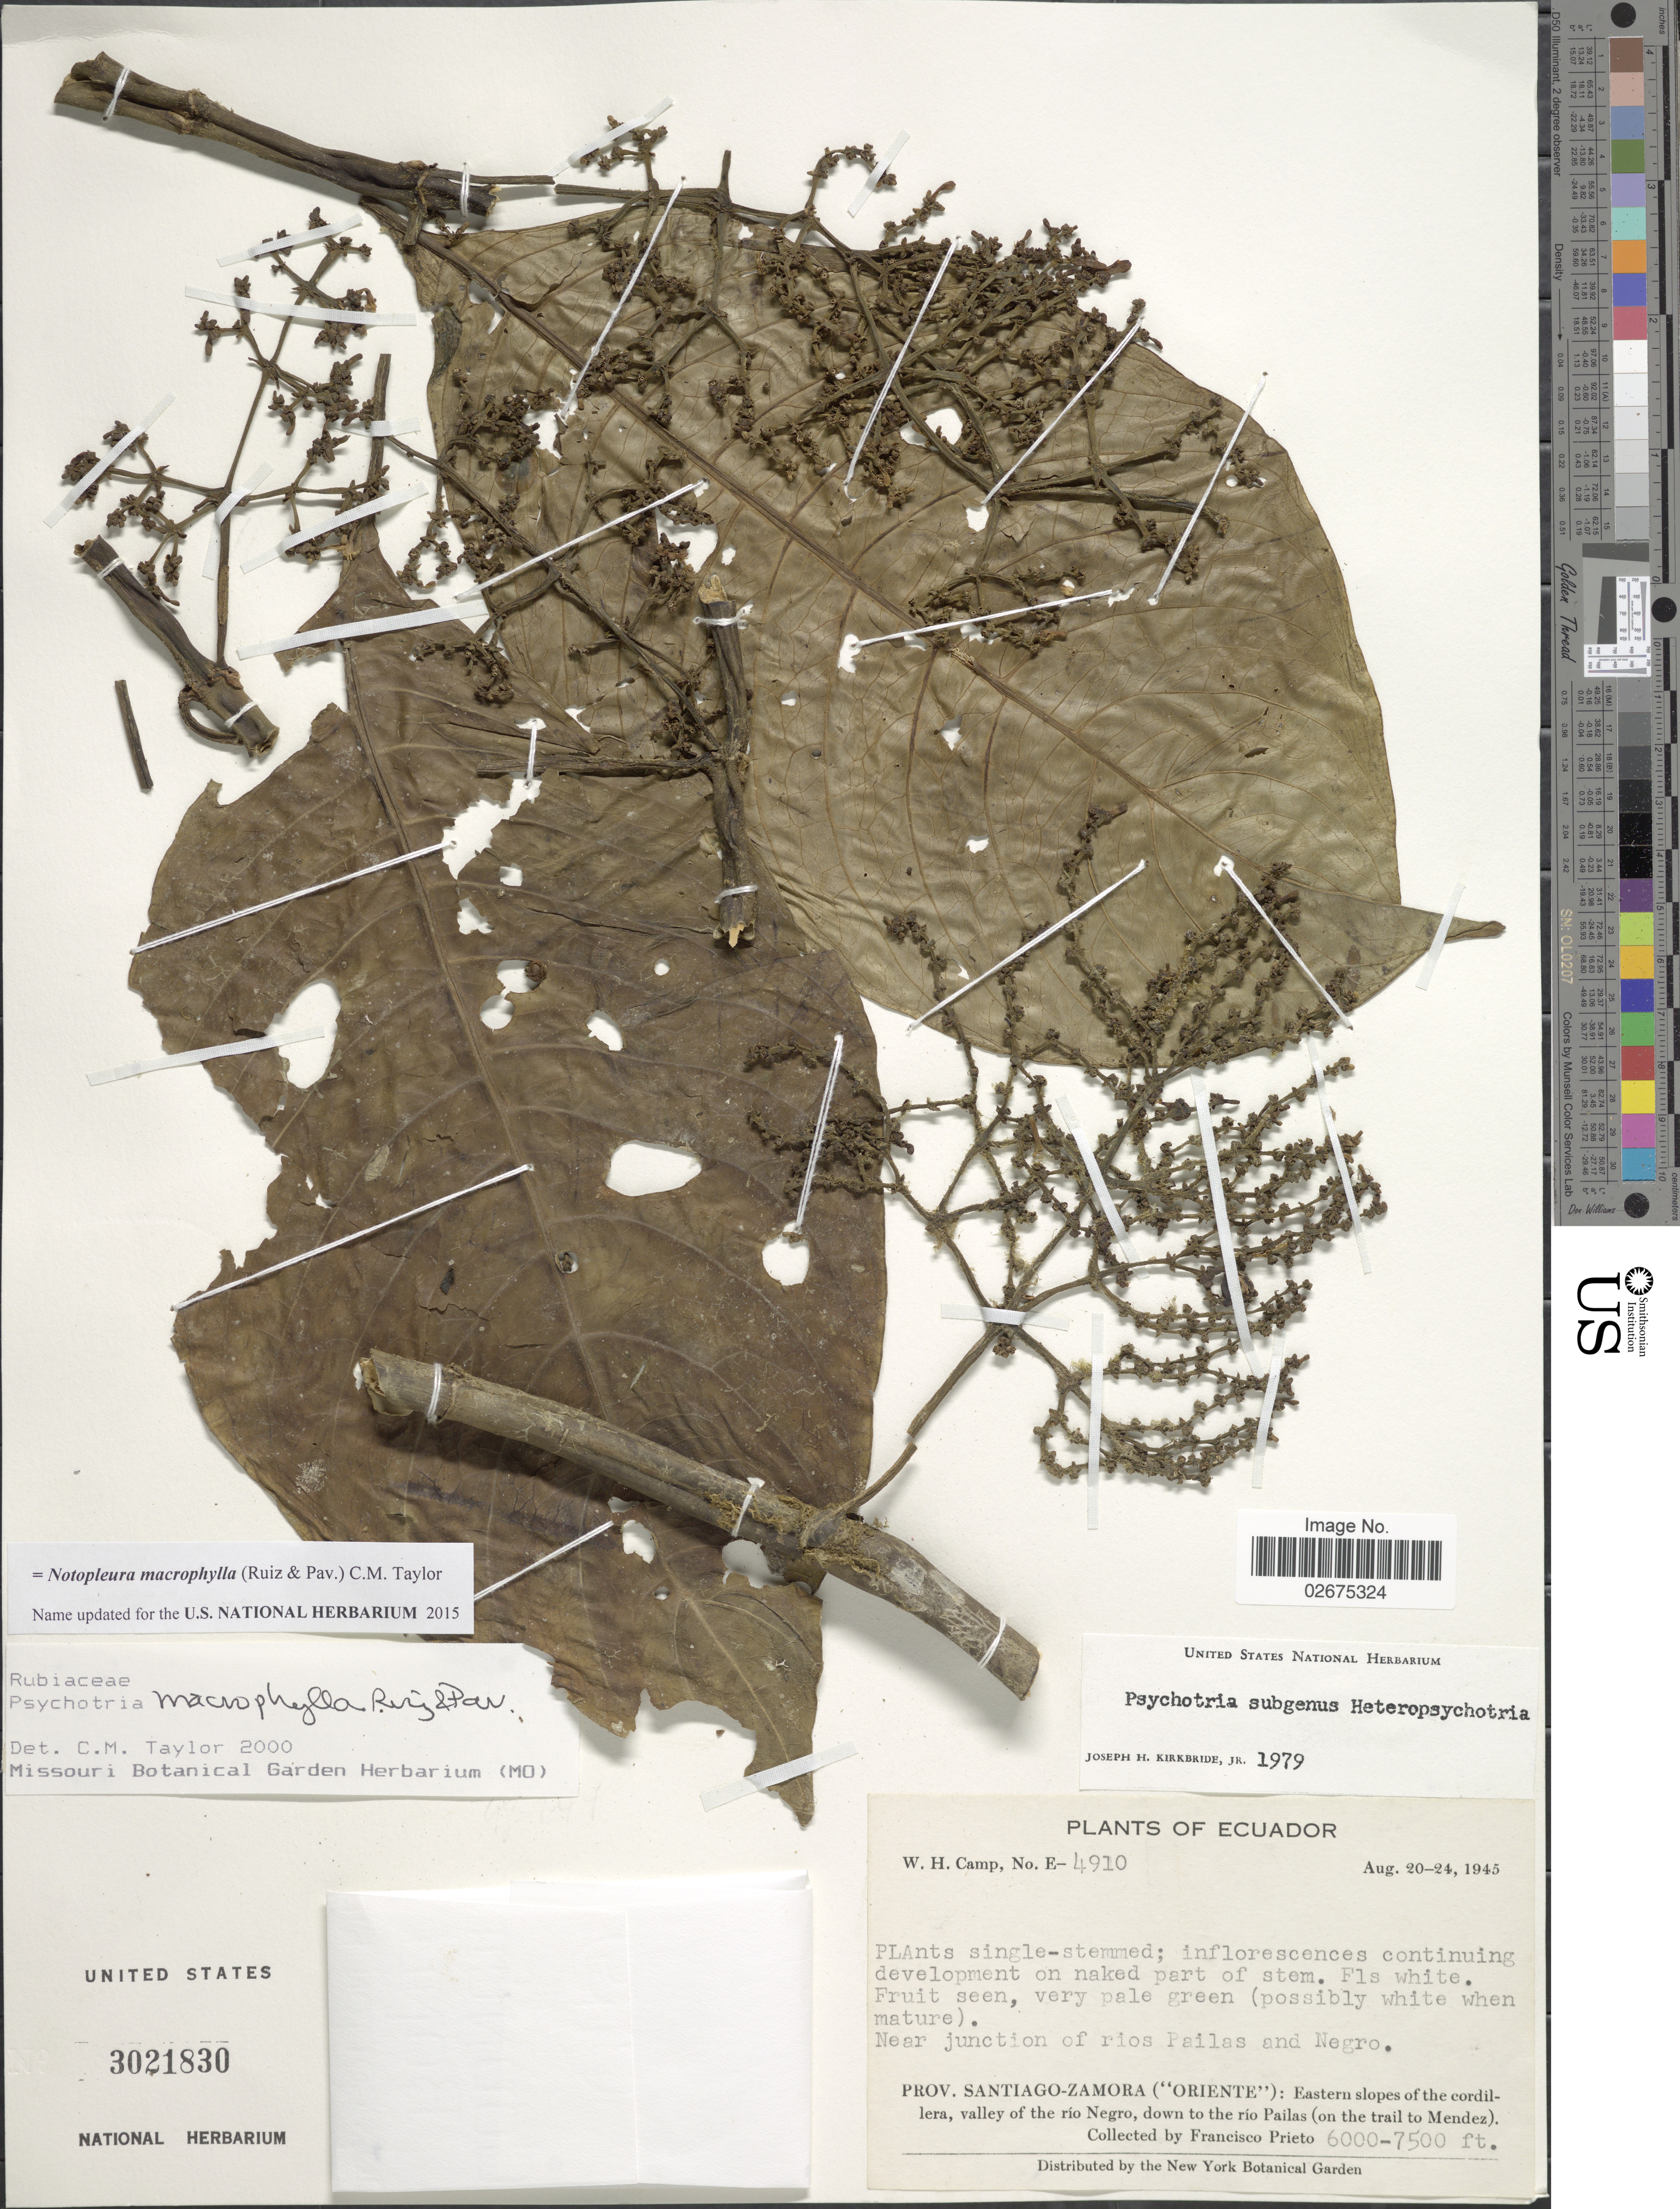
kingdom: Plantae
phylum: Tracheophyta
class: Magnoliopsida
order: Gentianales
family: Rubiaceae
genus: Notopleura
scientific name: Notopleura macrophylla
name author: (Ruiz & Pav.) C.M. Taylor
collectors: F. Prieto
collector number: E-4910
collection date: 1945-08-20/1945-08-24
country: Ecuador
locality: Near junctoion of rios Pailas and Negro, Prov. Santiago-Zamora ('Oriente'): Eastern slopes of the cordillera, valley of the río Negro, down to the río Pailas 9on the trail to Mendez)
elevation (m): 1829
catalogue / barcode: US 3021830